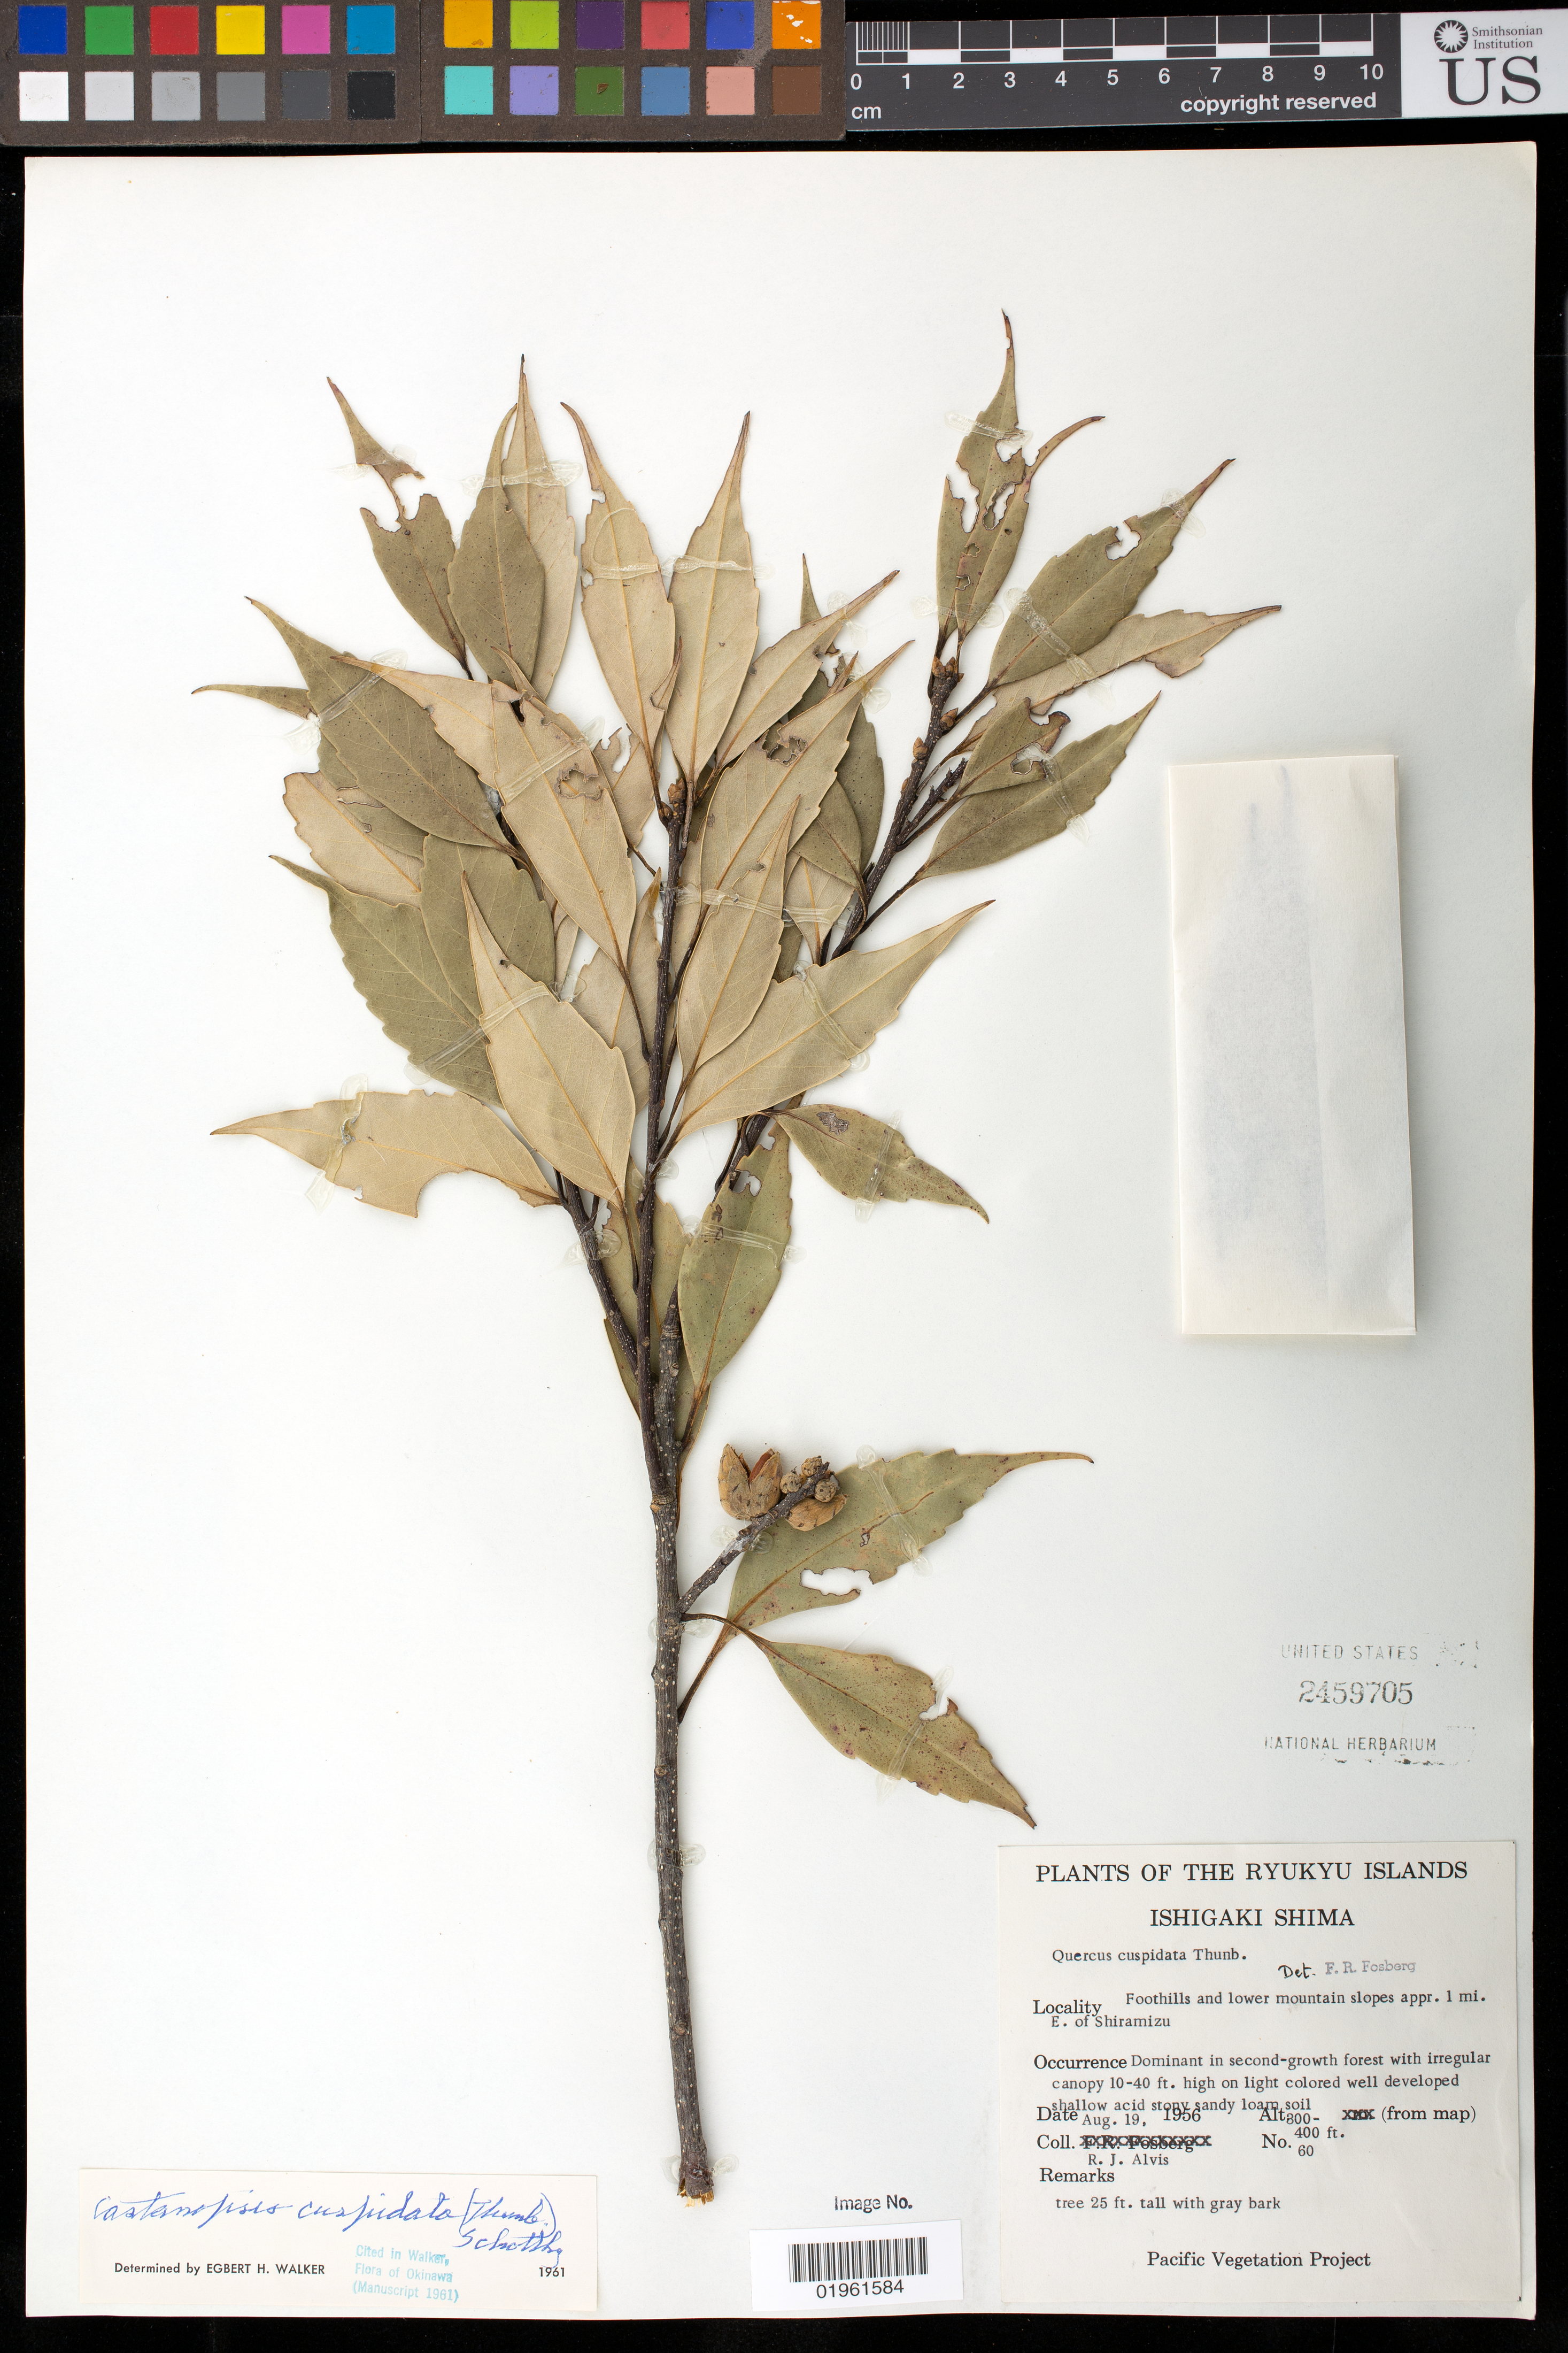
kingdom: Plantae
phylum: Tracheophyta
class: Magnoliopsida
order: Fagales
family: Fagaceae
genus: Castanopsis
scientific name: Castanopsis cuspidata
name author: (Thunb.) Schottky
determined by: Walker, E. H.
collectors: R. Alvis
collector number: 60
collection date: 1956-08-19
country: Japan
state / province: Okinawa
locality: Ryukyu Islands, Ishigaki Shima, Foothills and lower mountain slopes appr. 1 mi. E. of Shiramizu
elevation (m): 91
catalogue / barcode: US 2459705